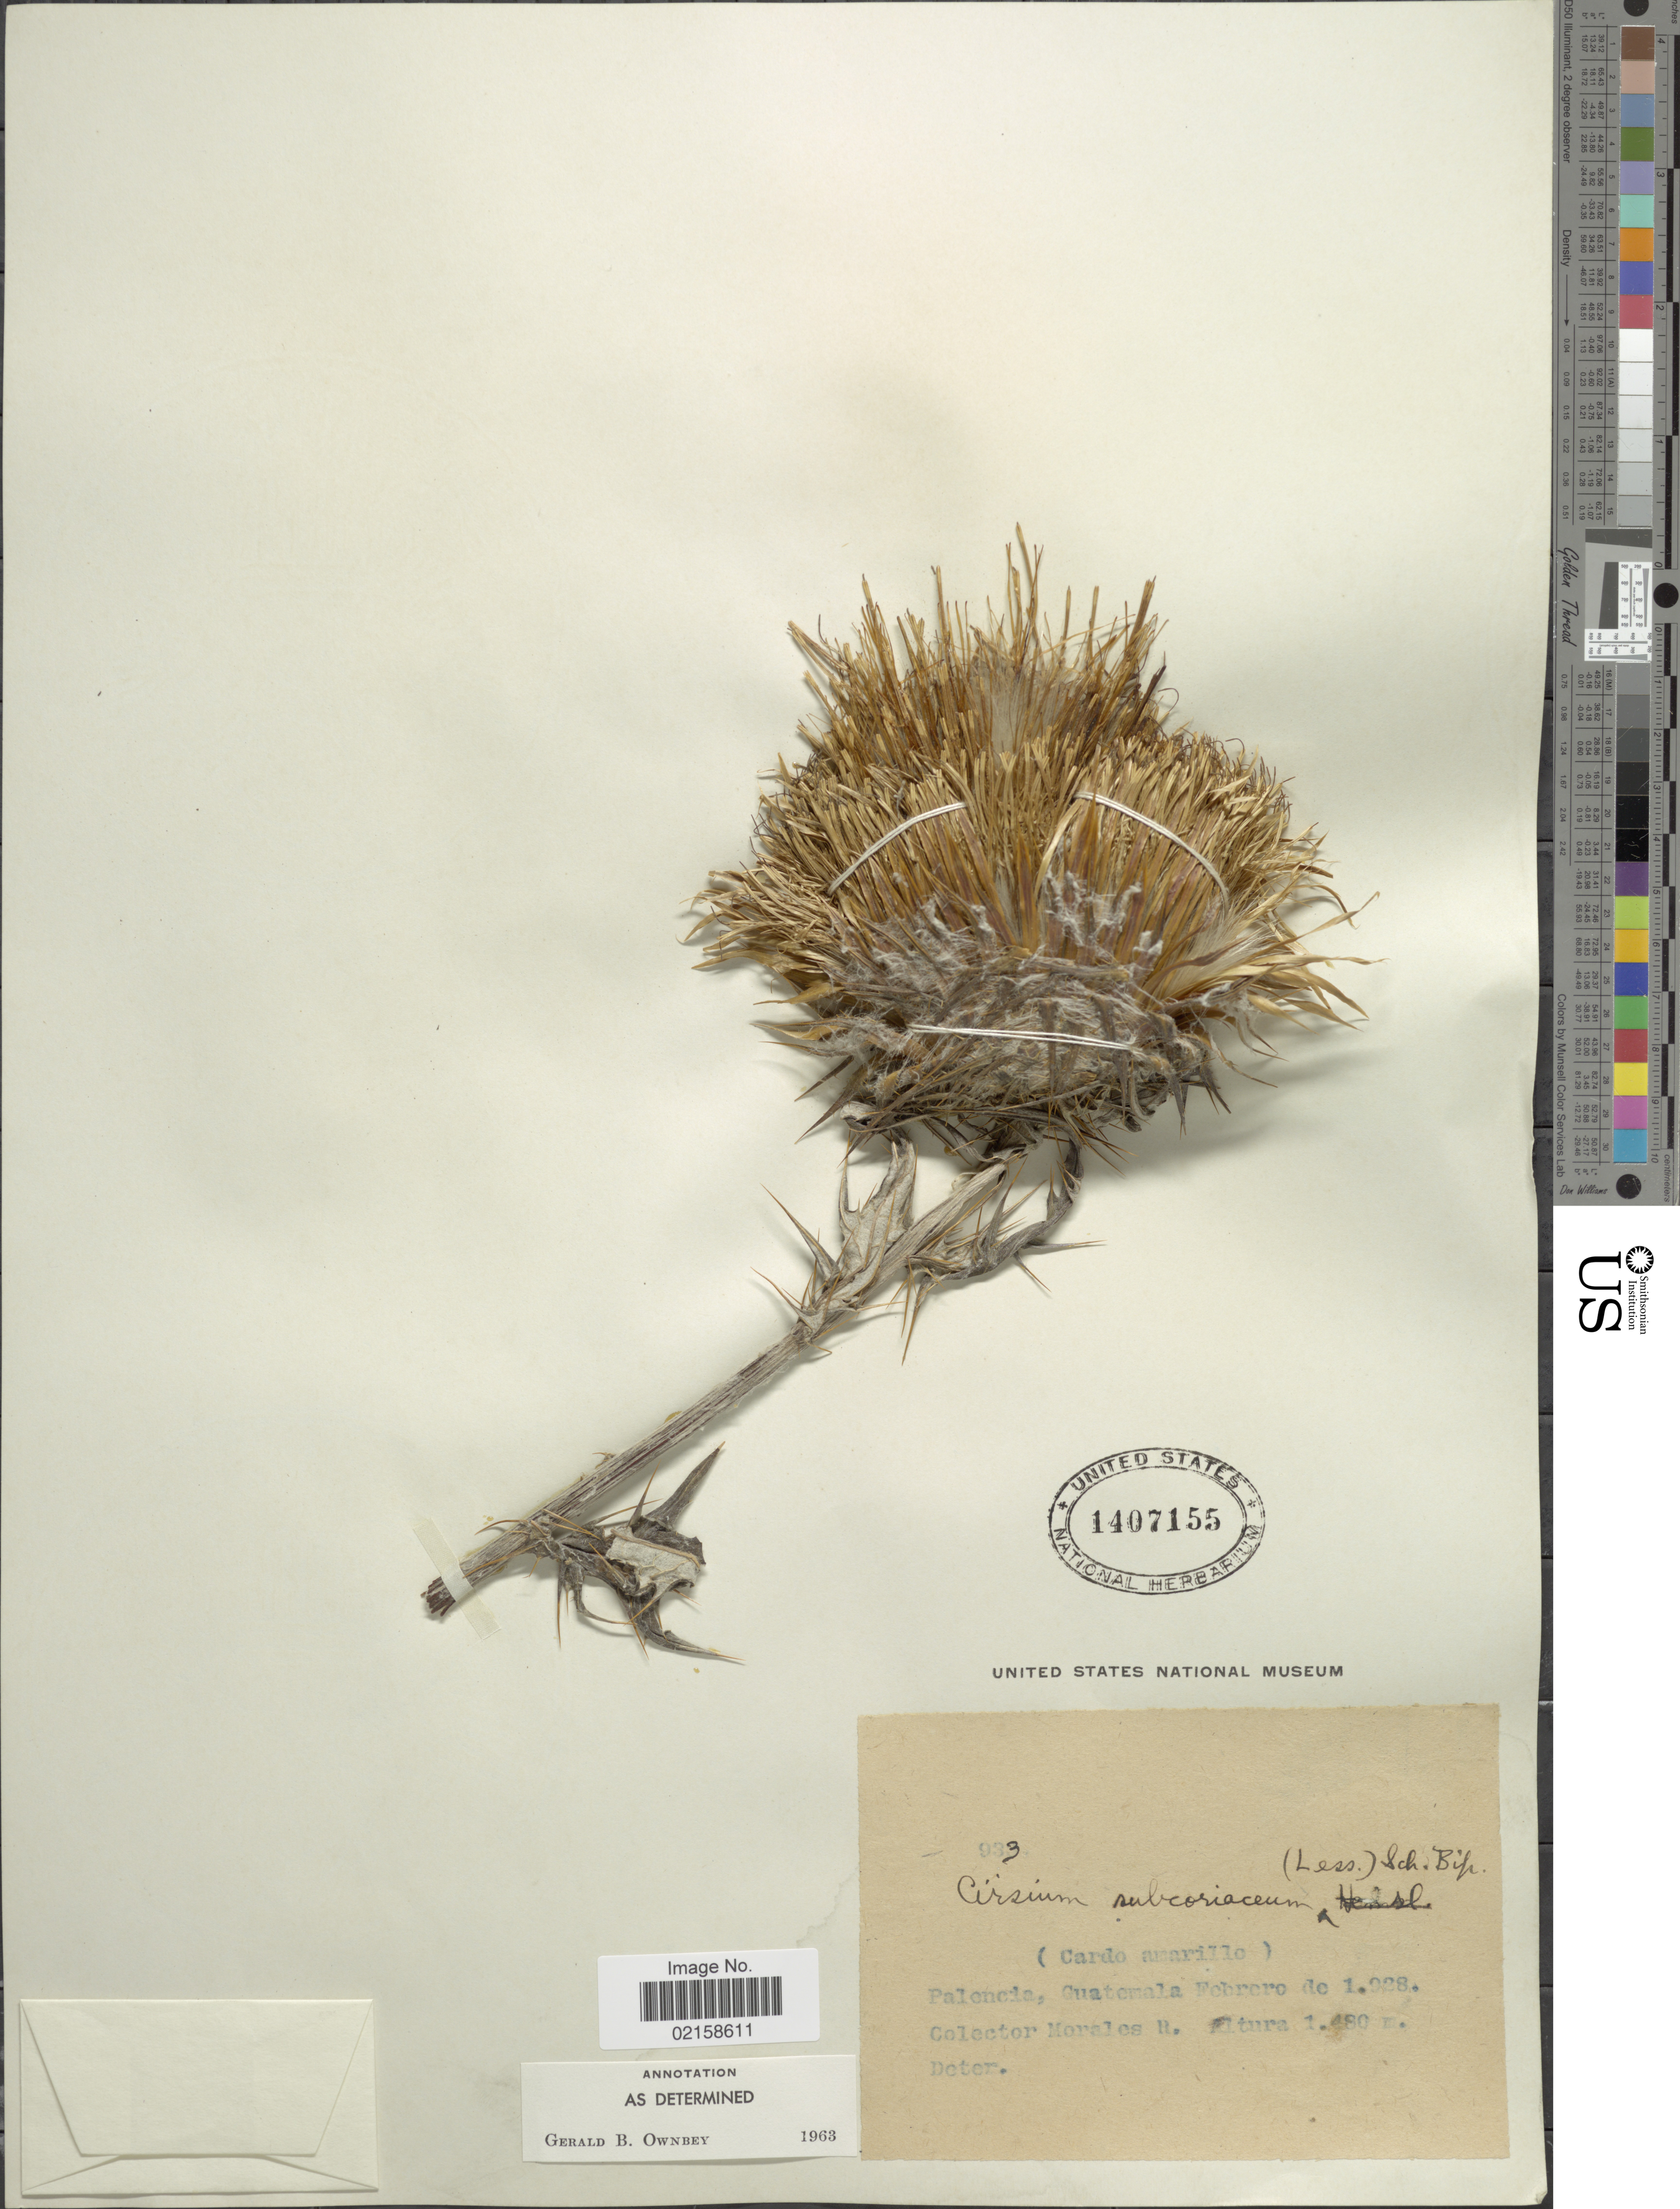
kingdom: Plantae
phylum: Tracheophyta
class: Magnoliopsida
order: Asterales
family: Asteraceae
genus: Cirsium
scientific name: Cirsium subcoriaceum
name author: (Less.) Sch. Bip.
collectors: R. Morales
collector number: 933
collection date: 1928-02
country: Guatemala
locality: Palencia.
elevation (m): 1480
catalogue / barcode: US 1407155